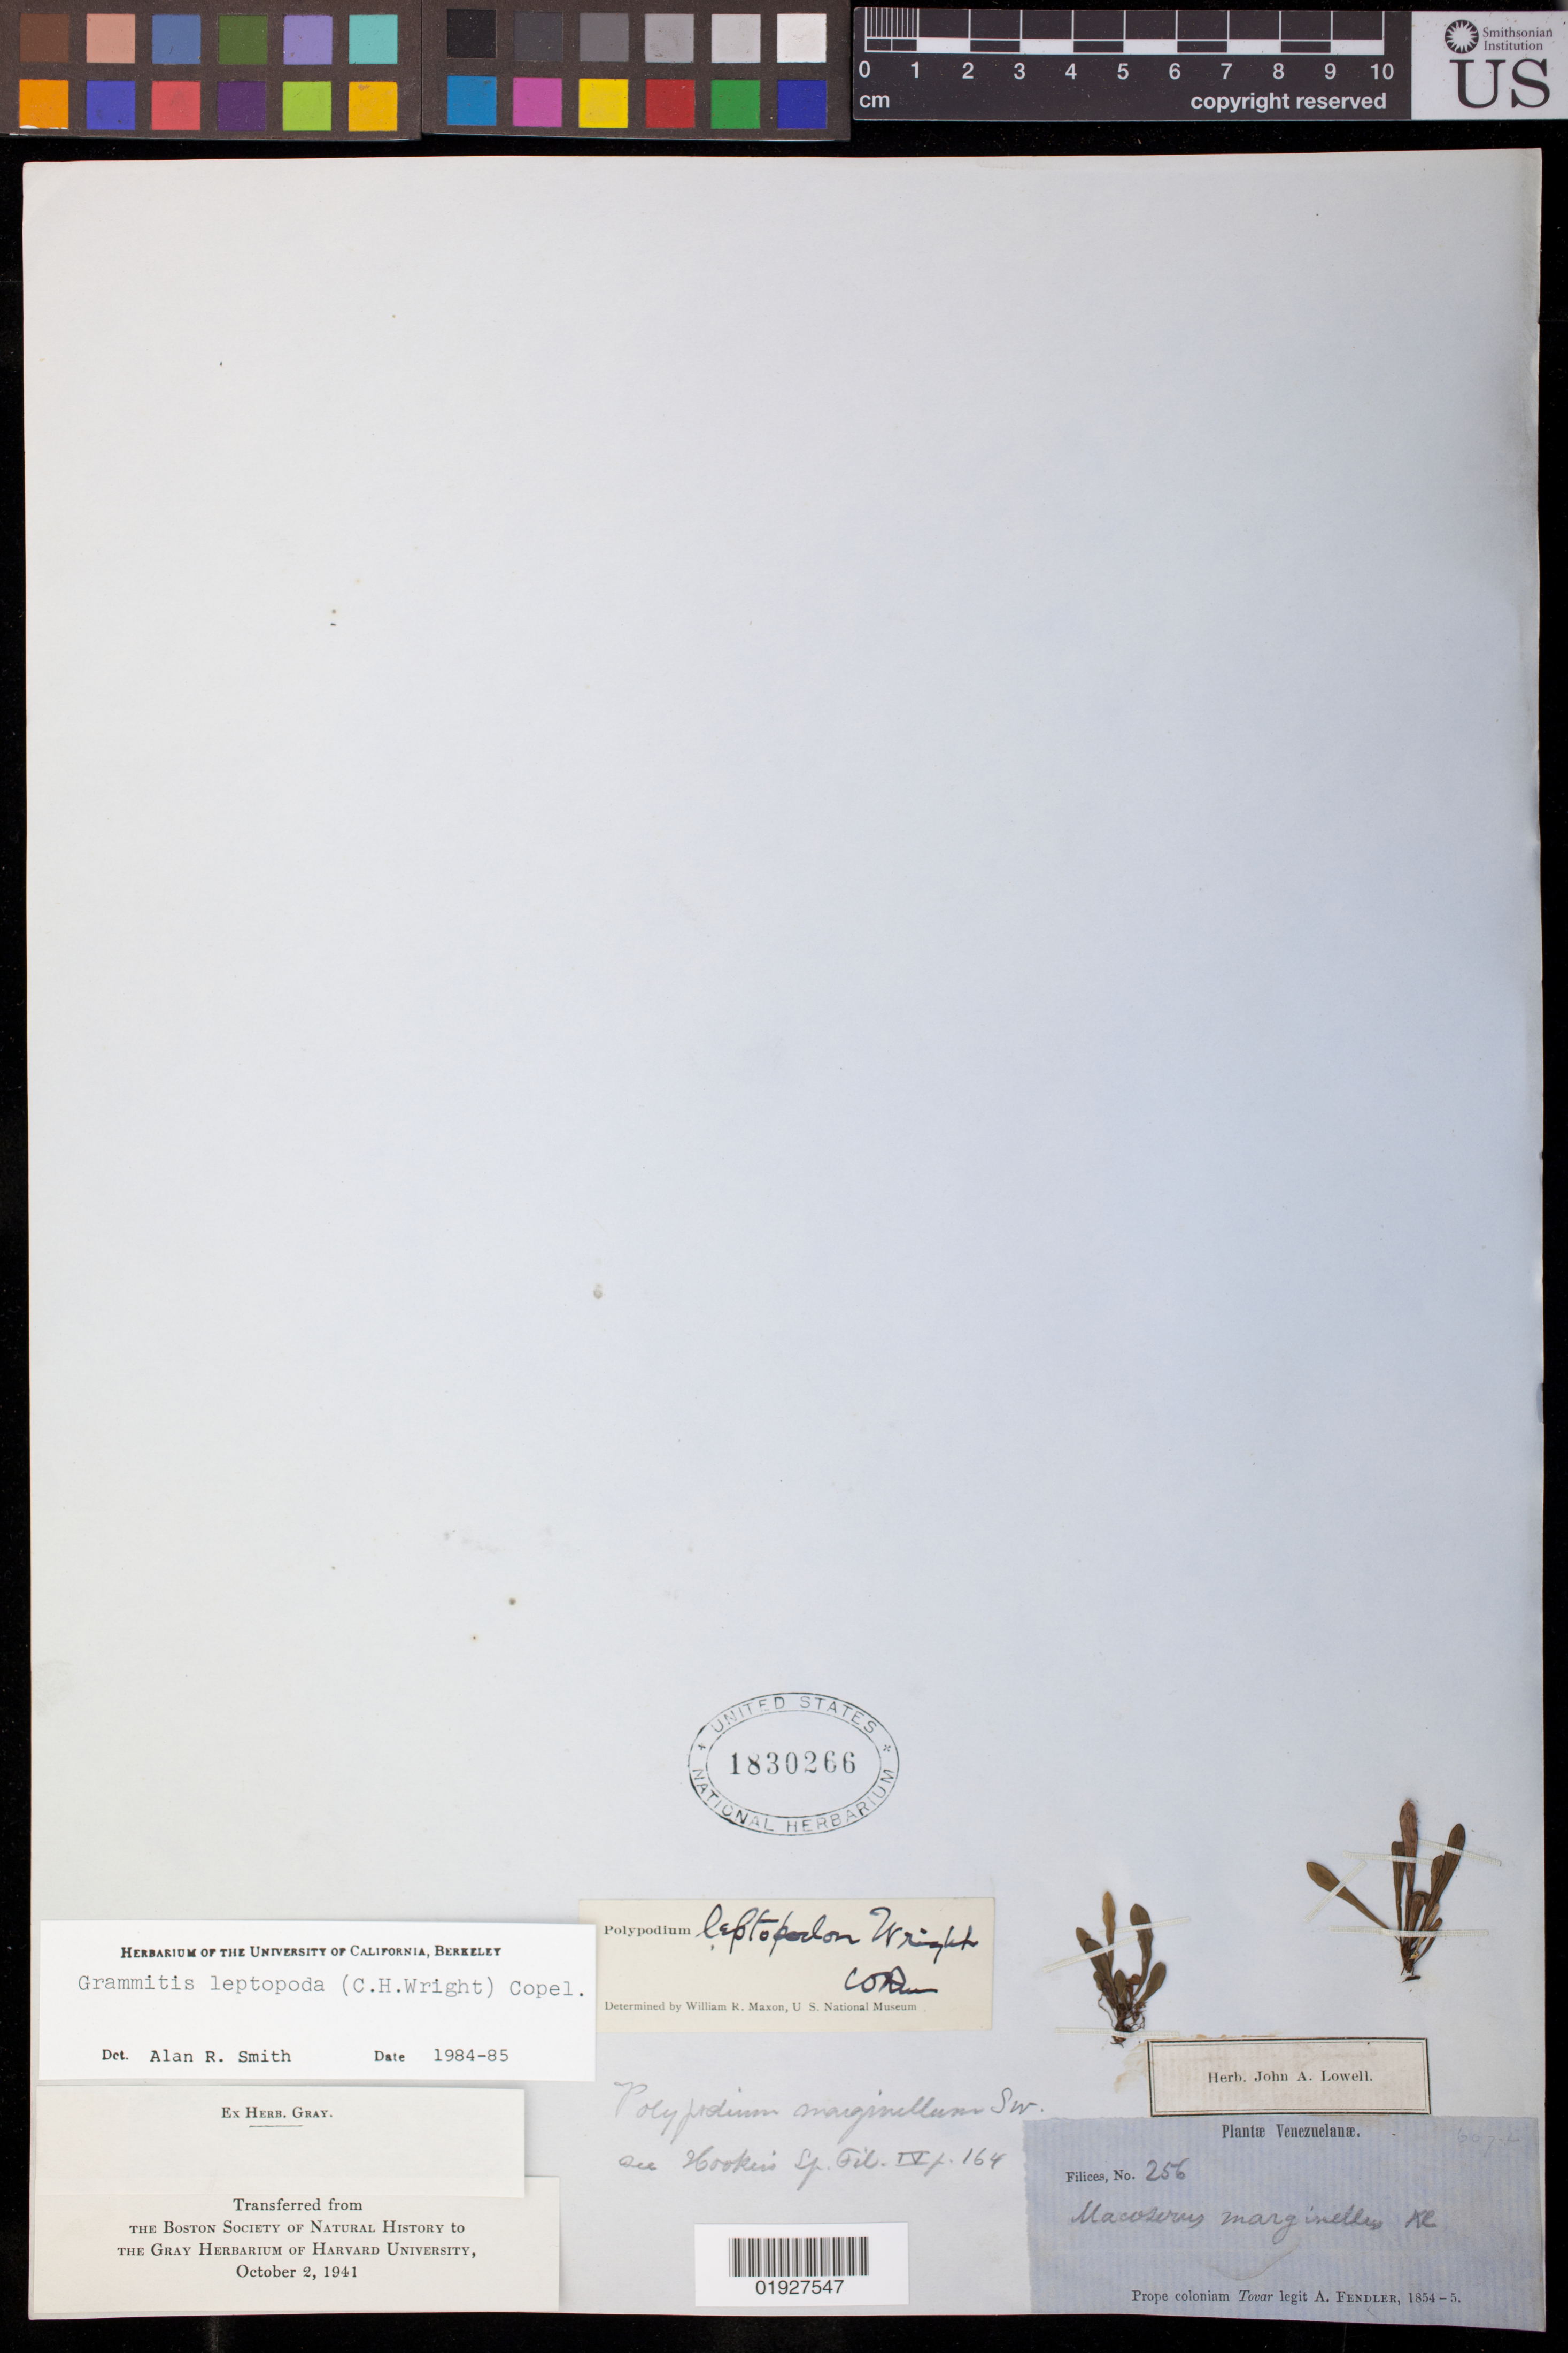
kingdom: Plantae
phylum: Tracheophyta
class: Polypodiopsida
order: Polypodiales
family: Polypodiaceae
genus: Grammitis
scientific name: Grammitis leptopoda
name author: (C.H. Wright) Copel.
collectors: A. Fendler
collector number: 256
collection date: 1854/1855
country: Venezuela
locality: Prope coloniam Tovar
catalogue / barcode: US 1830266